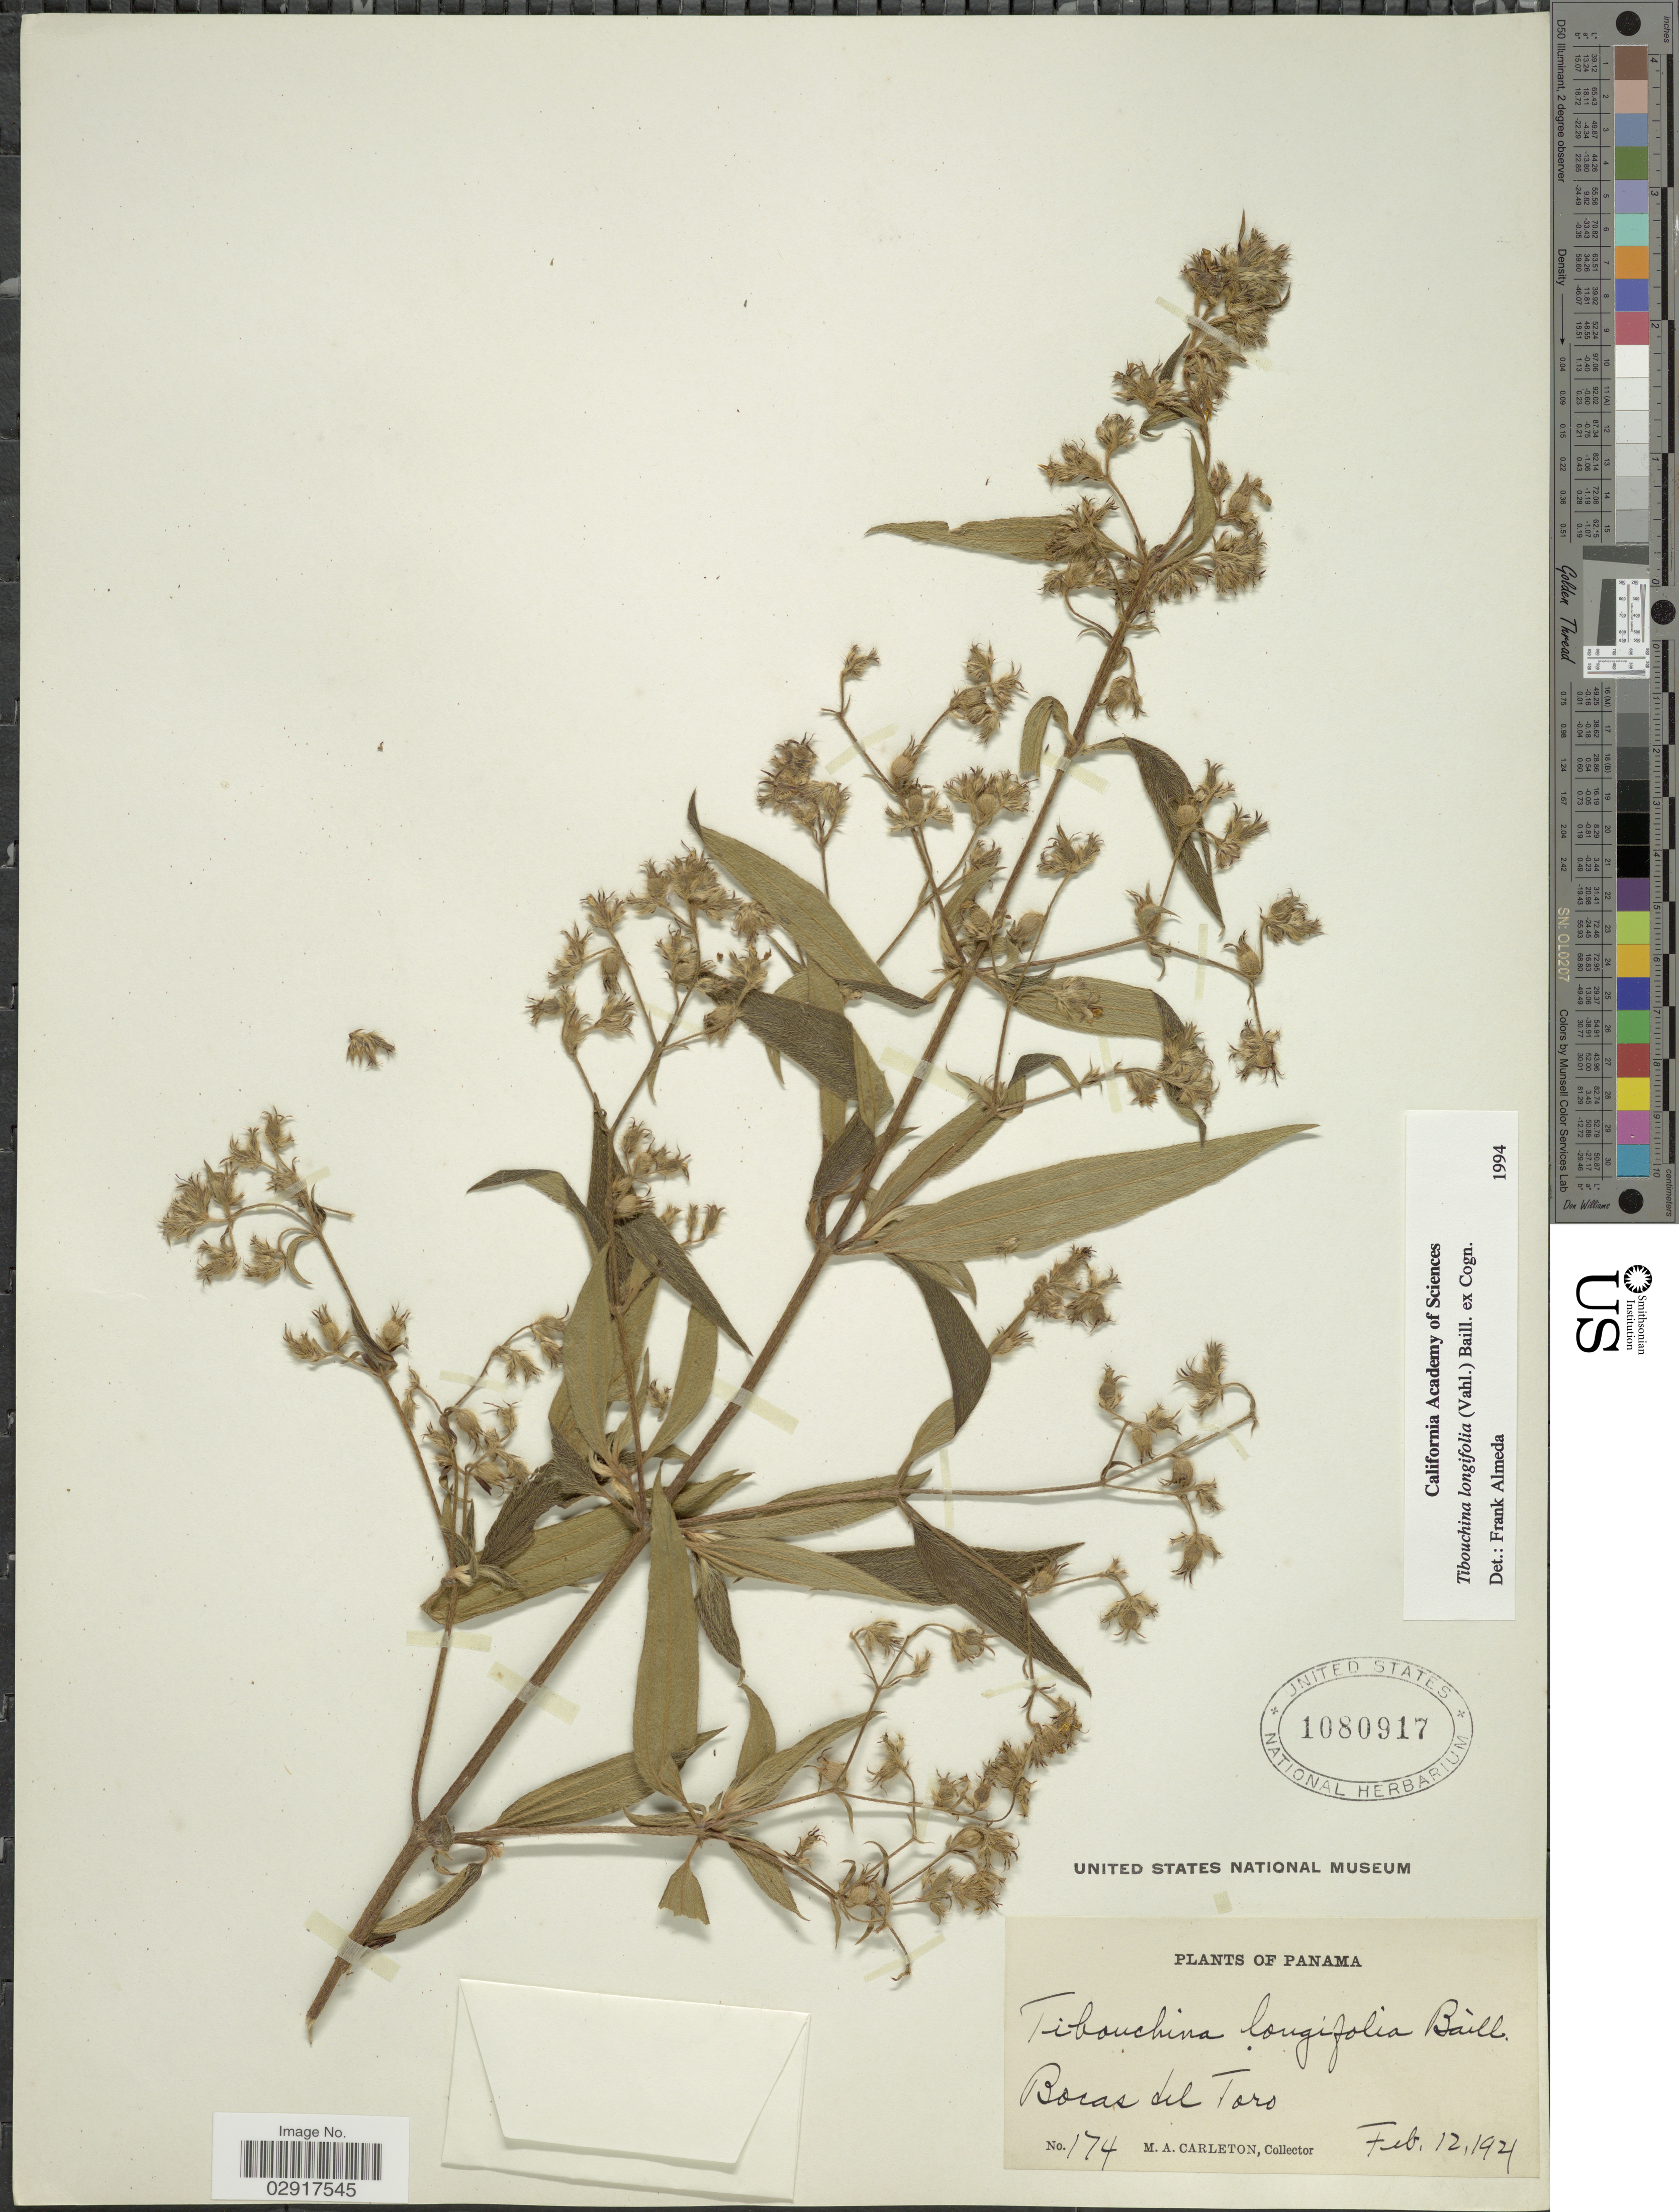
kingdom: Plantae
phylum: Tracheophyta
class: Magnoliopsida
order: Myrtales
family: Melastomataceae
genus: Chaetogastra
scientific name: Chaetogastra longifolia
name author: (Vahl) DC.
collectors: M. A. Carleton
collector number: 174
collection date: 1924-02-12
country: Panama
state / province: Bocas del Toro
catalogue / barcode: US 1080917